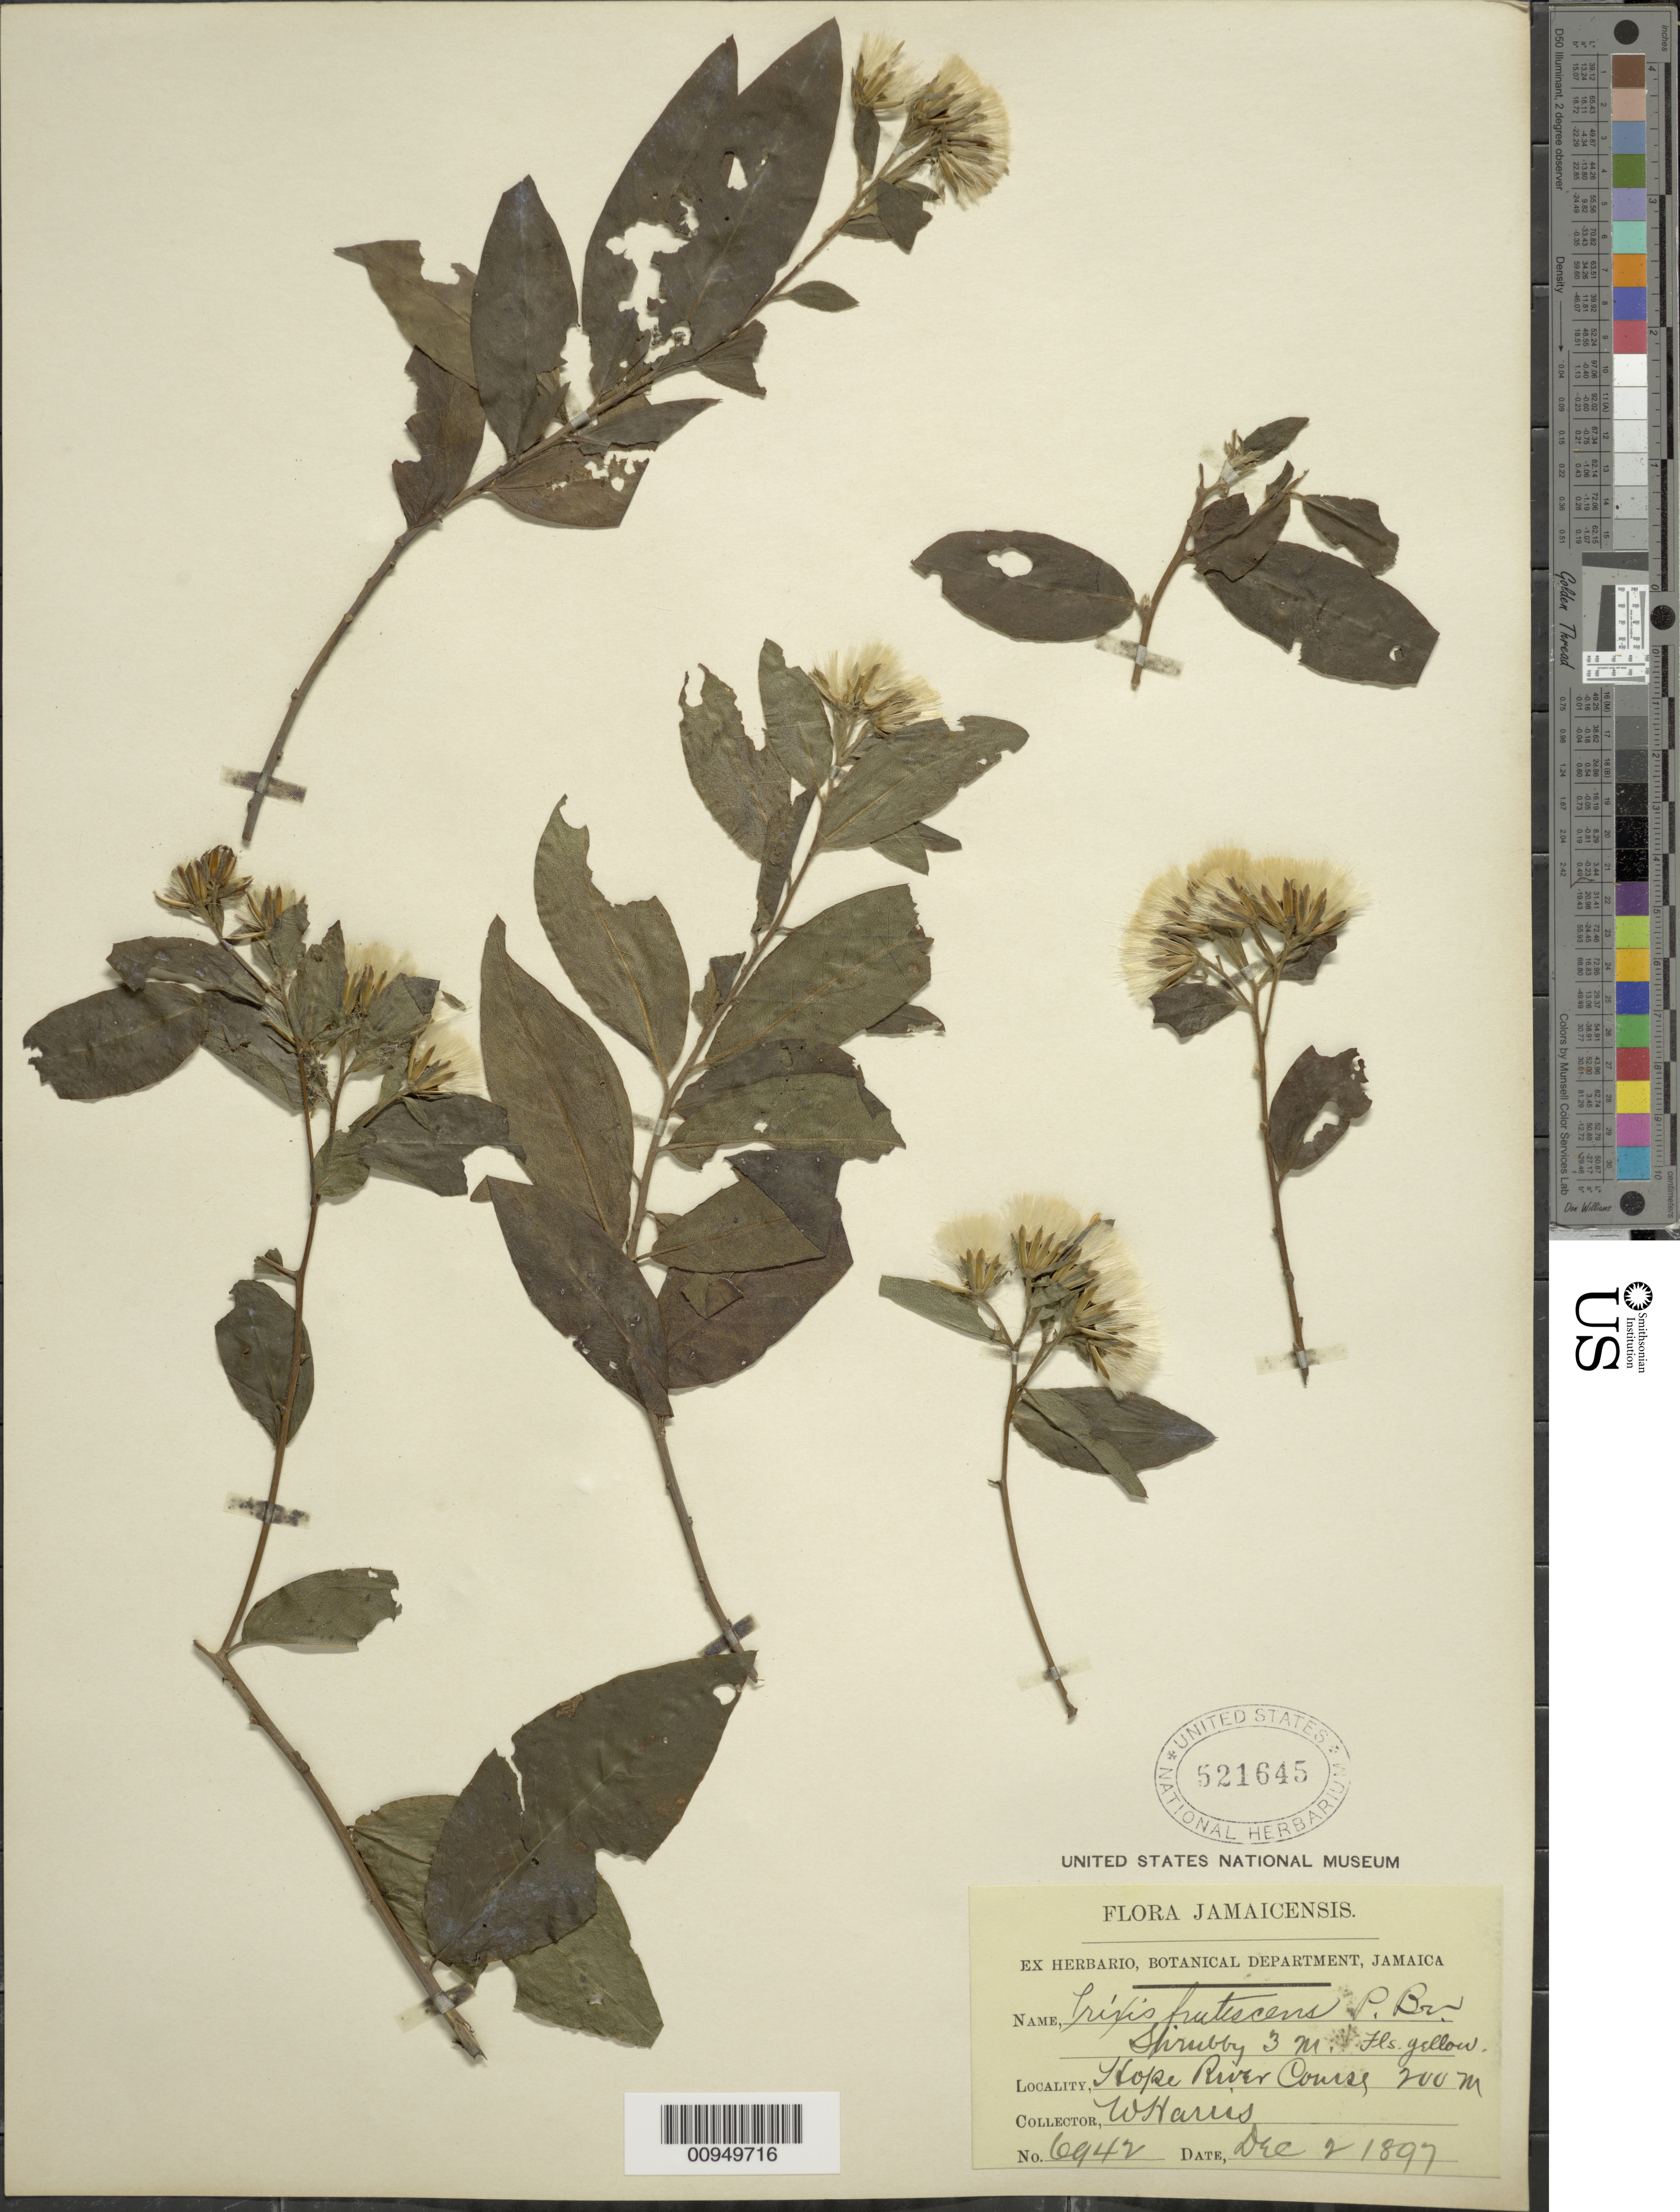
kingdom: Plantae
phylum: Tracheophyta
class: Magnoliopsida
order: Asterales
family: Asteraceae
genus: Trixis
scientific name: Trixis inula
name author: Crantz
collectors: W. H. Harris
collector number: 6942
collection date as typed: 02 Dec 1897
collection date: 1897-12-02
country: Jamaica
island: Jamaica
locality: Hope River Course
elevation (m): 200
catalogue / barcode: US 521645